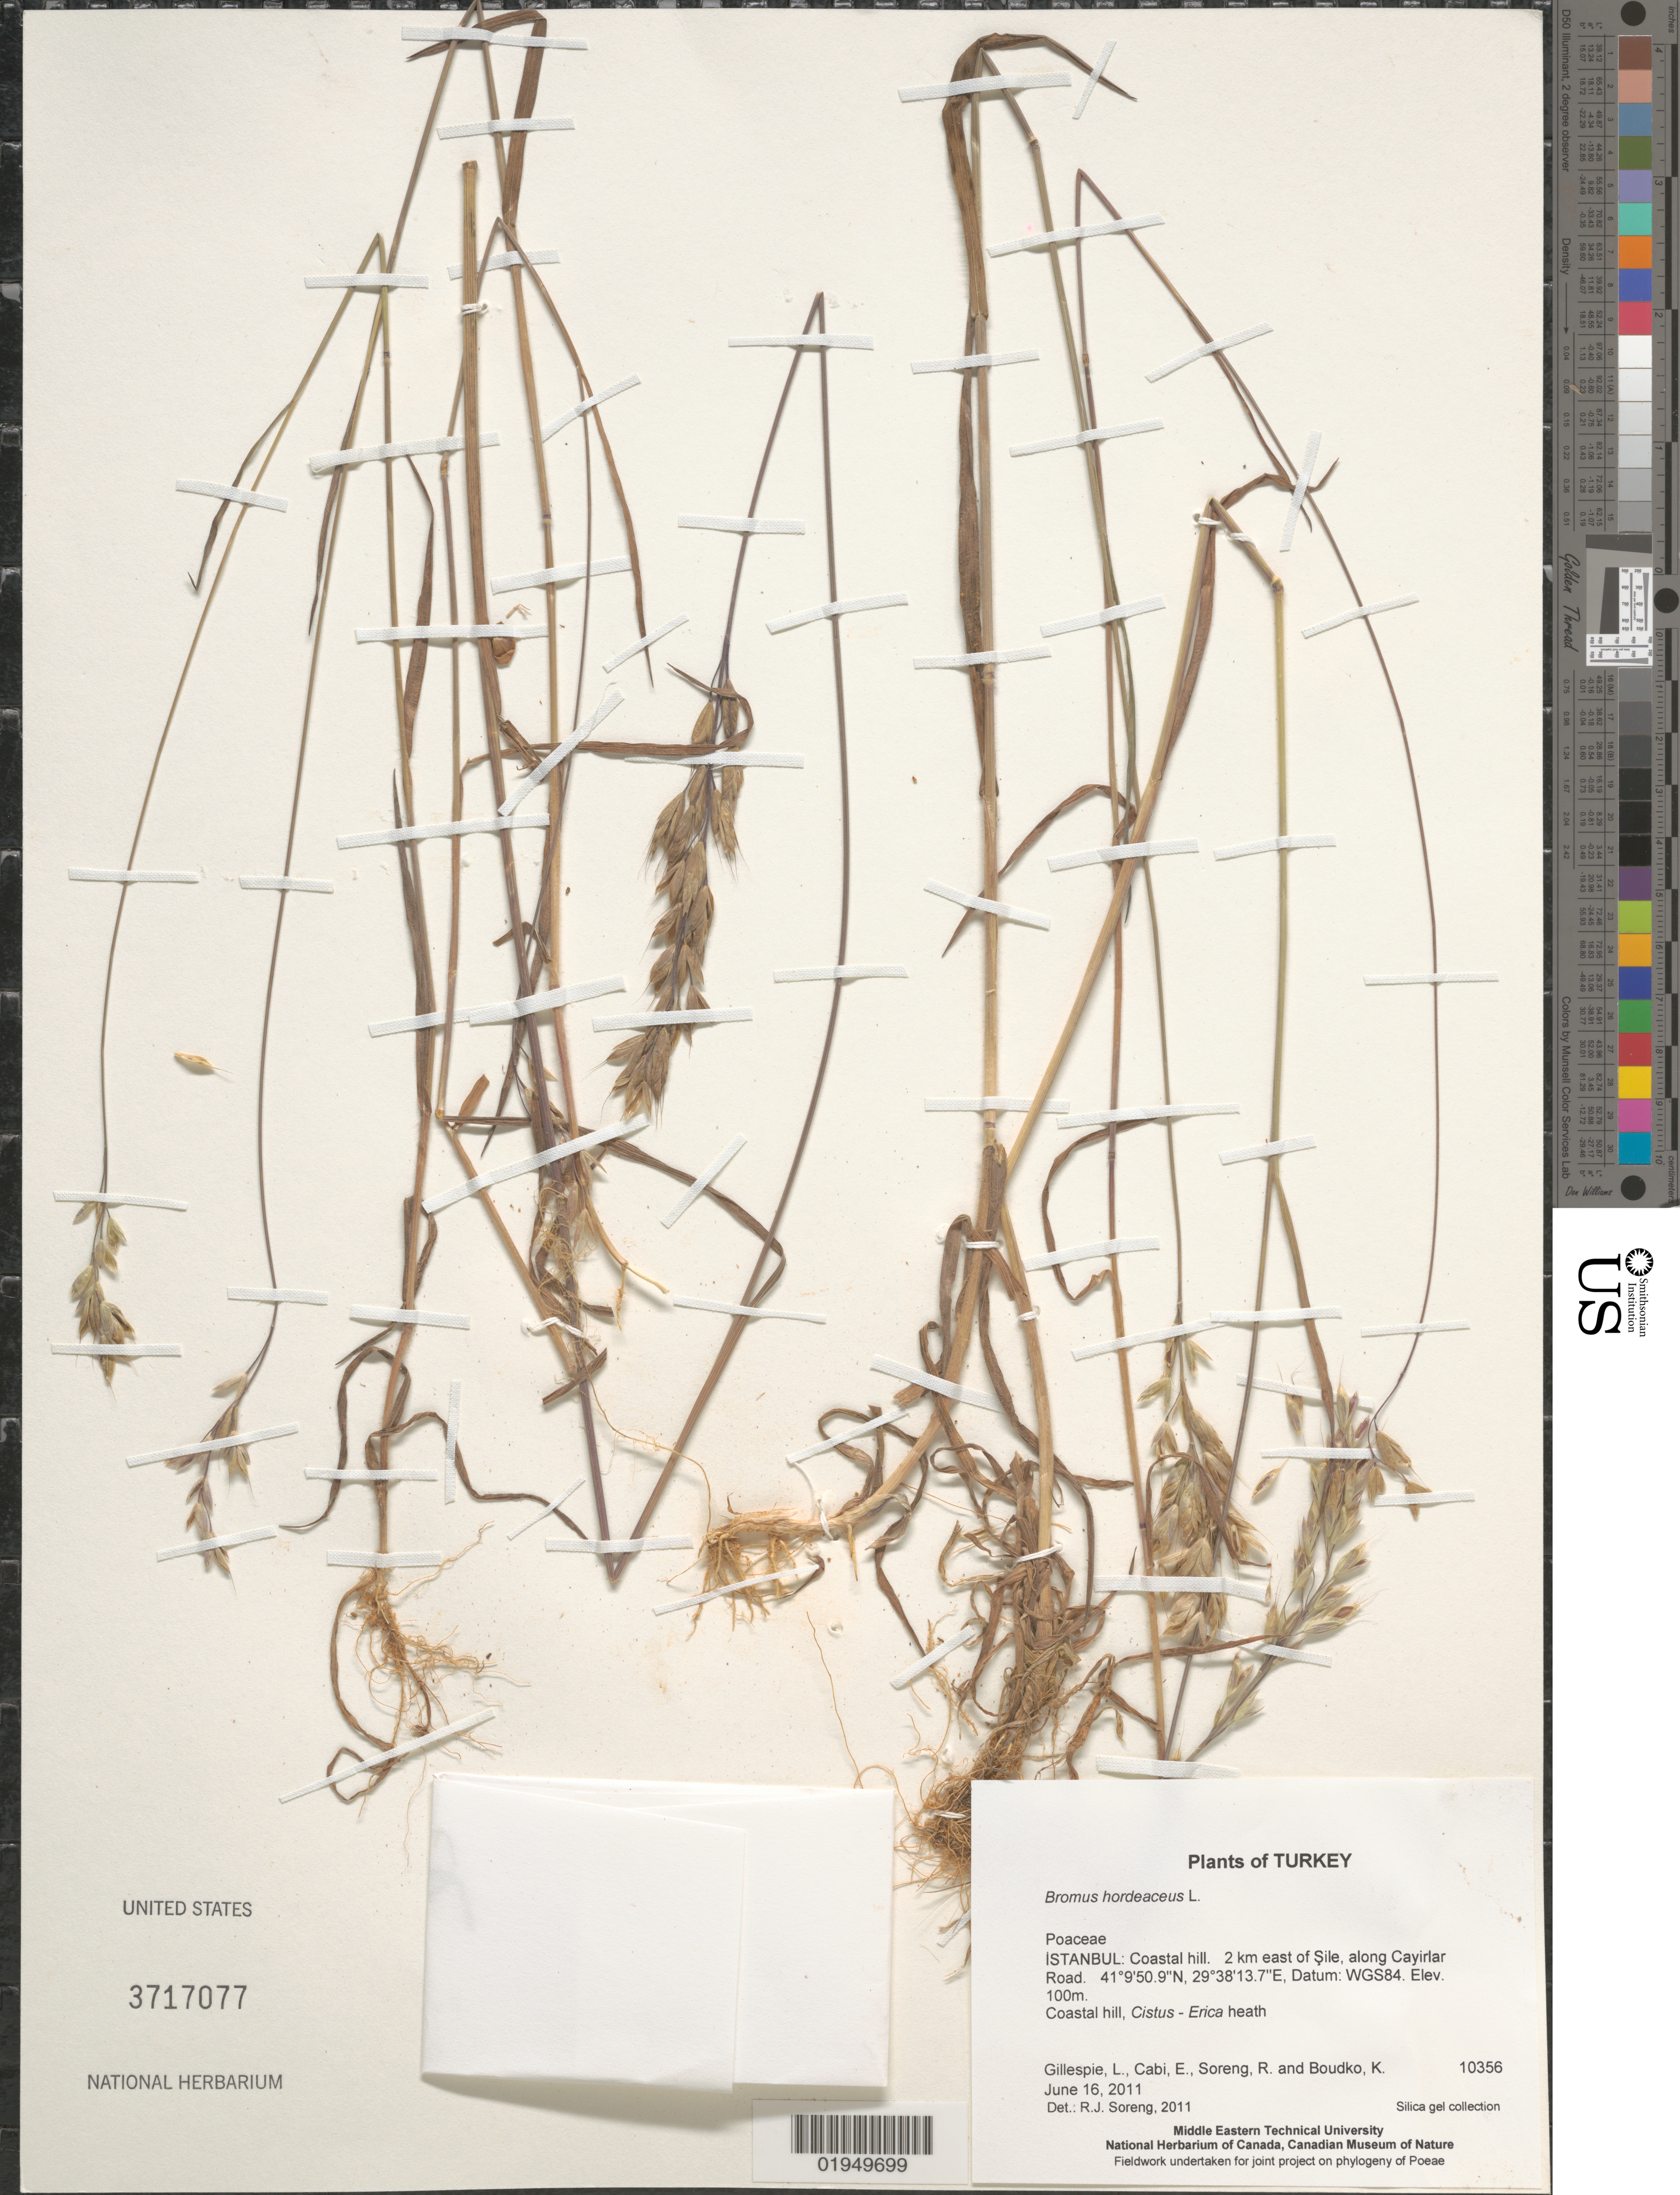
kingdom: Plantae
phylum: Tracheophyta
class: Liliopsida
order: Poales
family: Poaceae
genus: Bromus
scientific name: Bromus hordeaceus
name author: L.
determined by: Soreng, Robert J., Research Associate (BOT), Smithsonian Institution - National Museum of Natural History (UNITED STATES)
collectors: L. J. Gillespie, E. Cabi, R. J. Soreng & K. Boudko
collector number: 10356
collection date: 2011-06-16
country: Turkey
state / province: Istanbul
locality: Coastal hill. 2 km east of Sile, along Cayirlar Road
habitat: Coastal hill, Cistus - Erica Heath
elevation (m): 100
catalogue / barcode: US 3717077